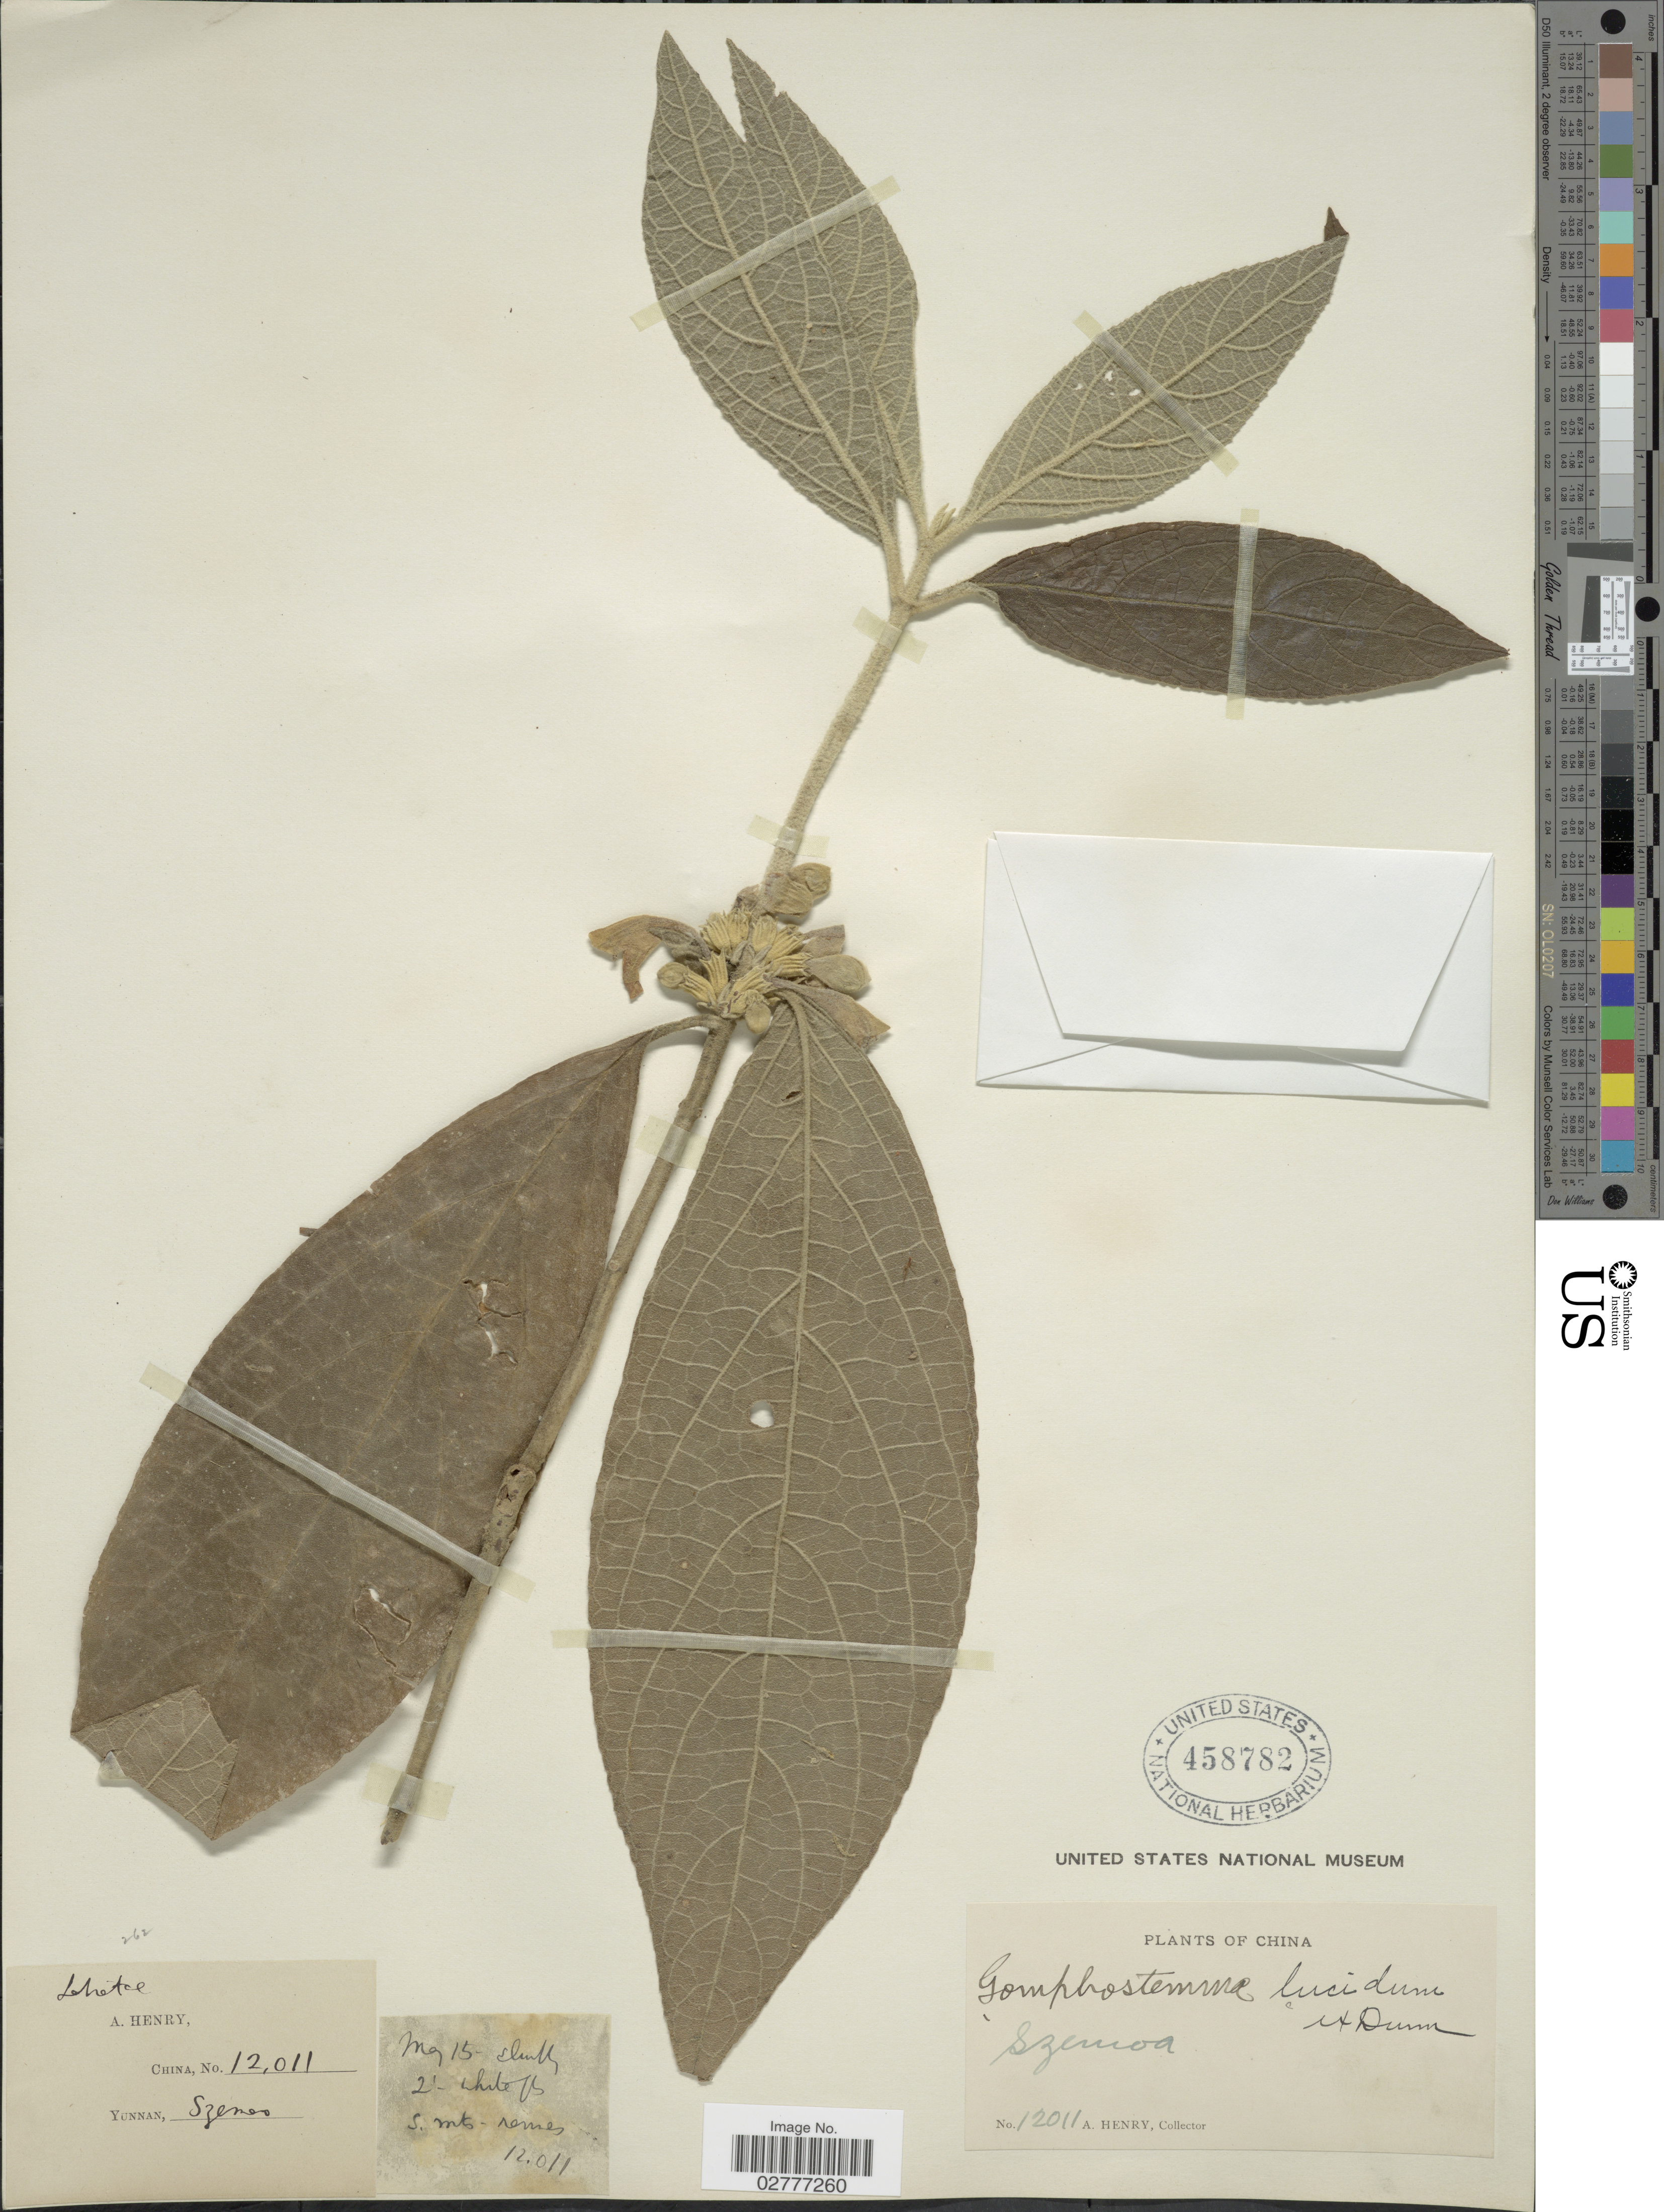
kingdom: Plantae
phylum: Tracheophyta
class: Magnoliopsida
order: Lamiales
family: Lamiaceae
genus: Gomphostemma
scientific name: Gomphostemma lucidum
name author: Wall. ex Benth.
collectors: A. Henry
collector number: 12011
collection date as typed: Transcribed d/m/y: /5/15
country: China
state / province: Yunnan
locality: Szemoa. S. Mts. Lehetae.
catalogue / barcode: US 458782